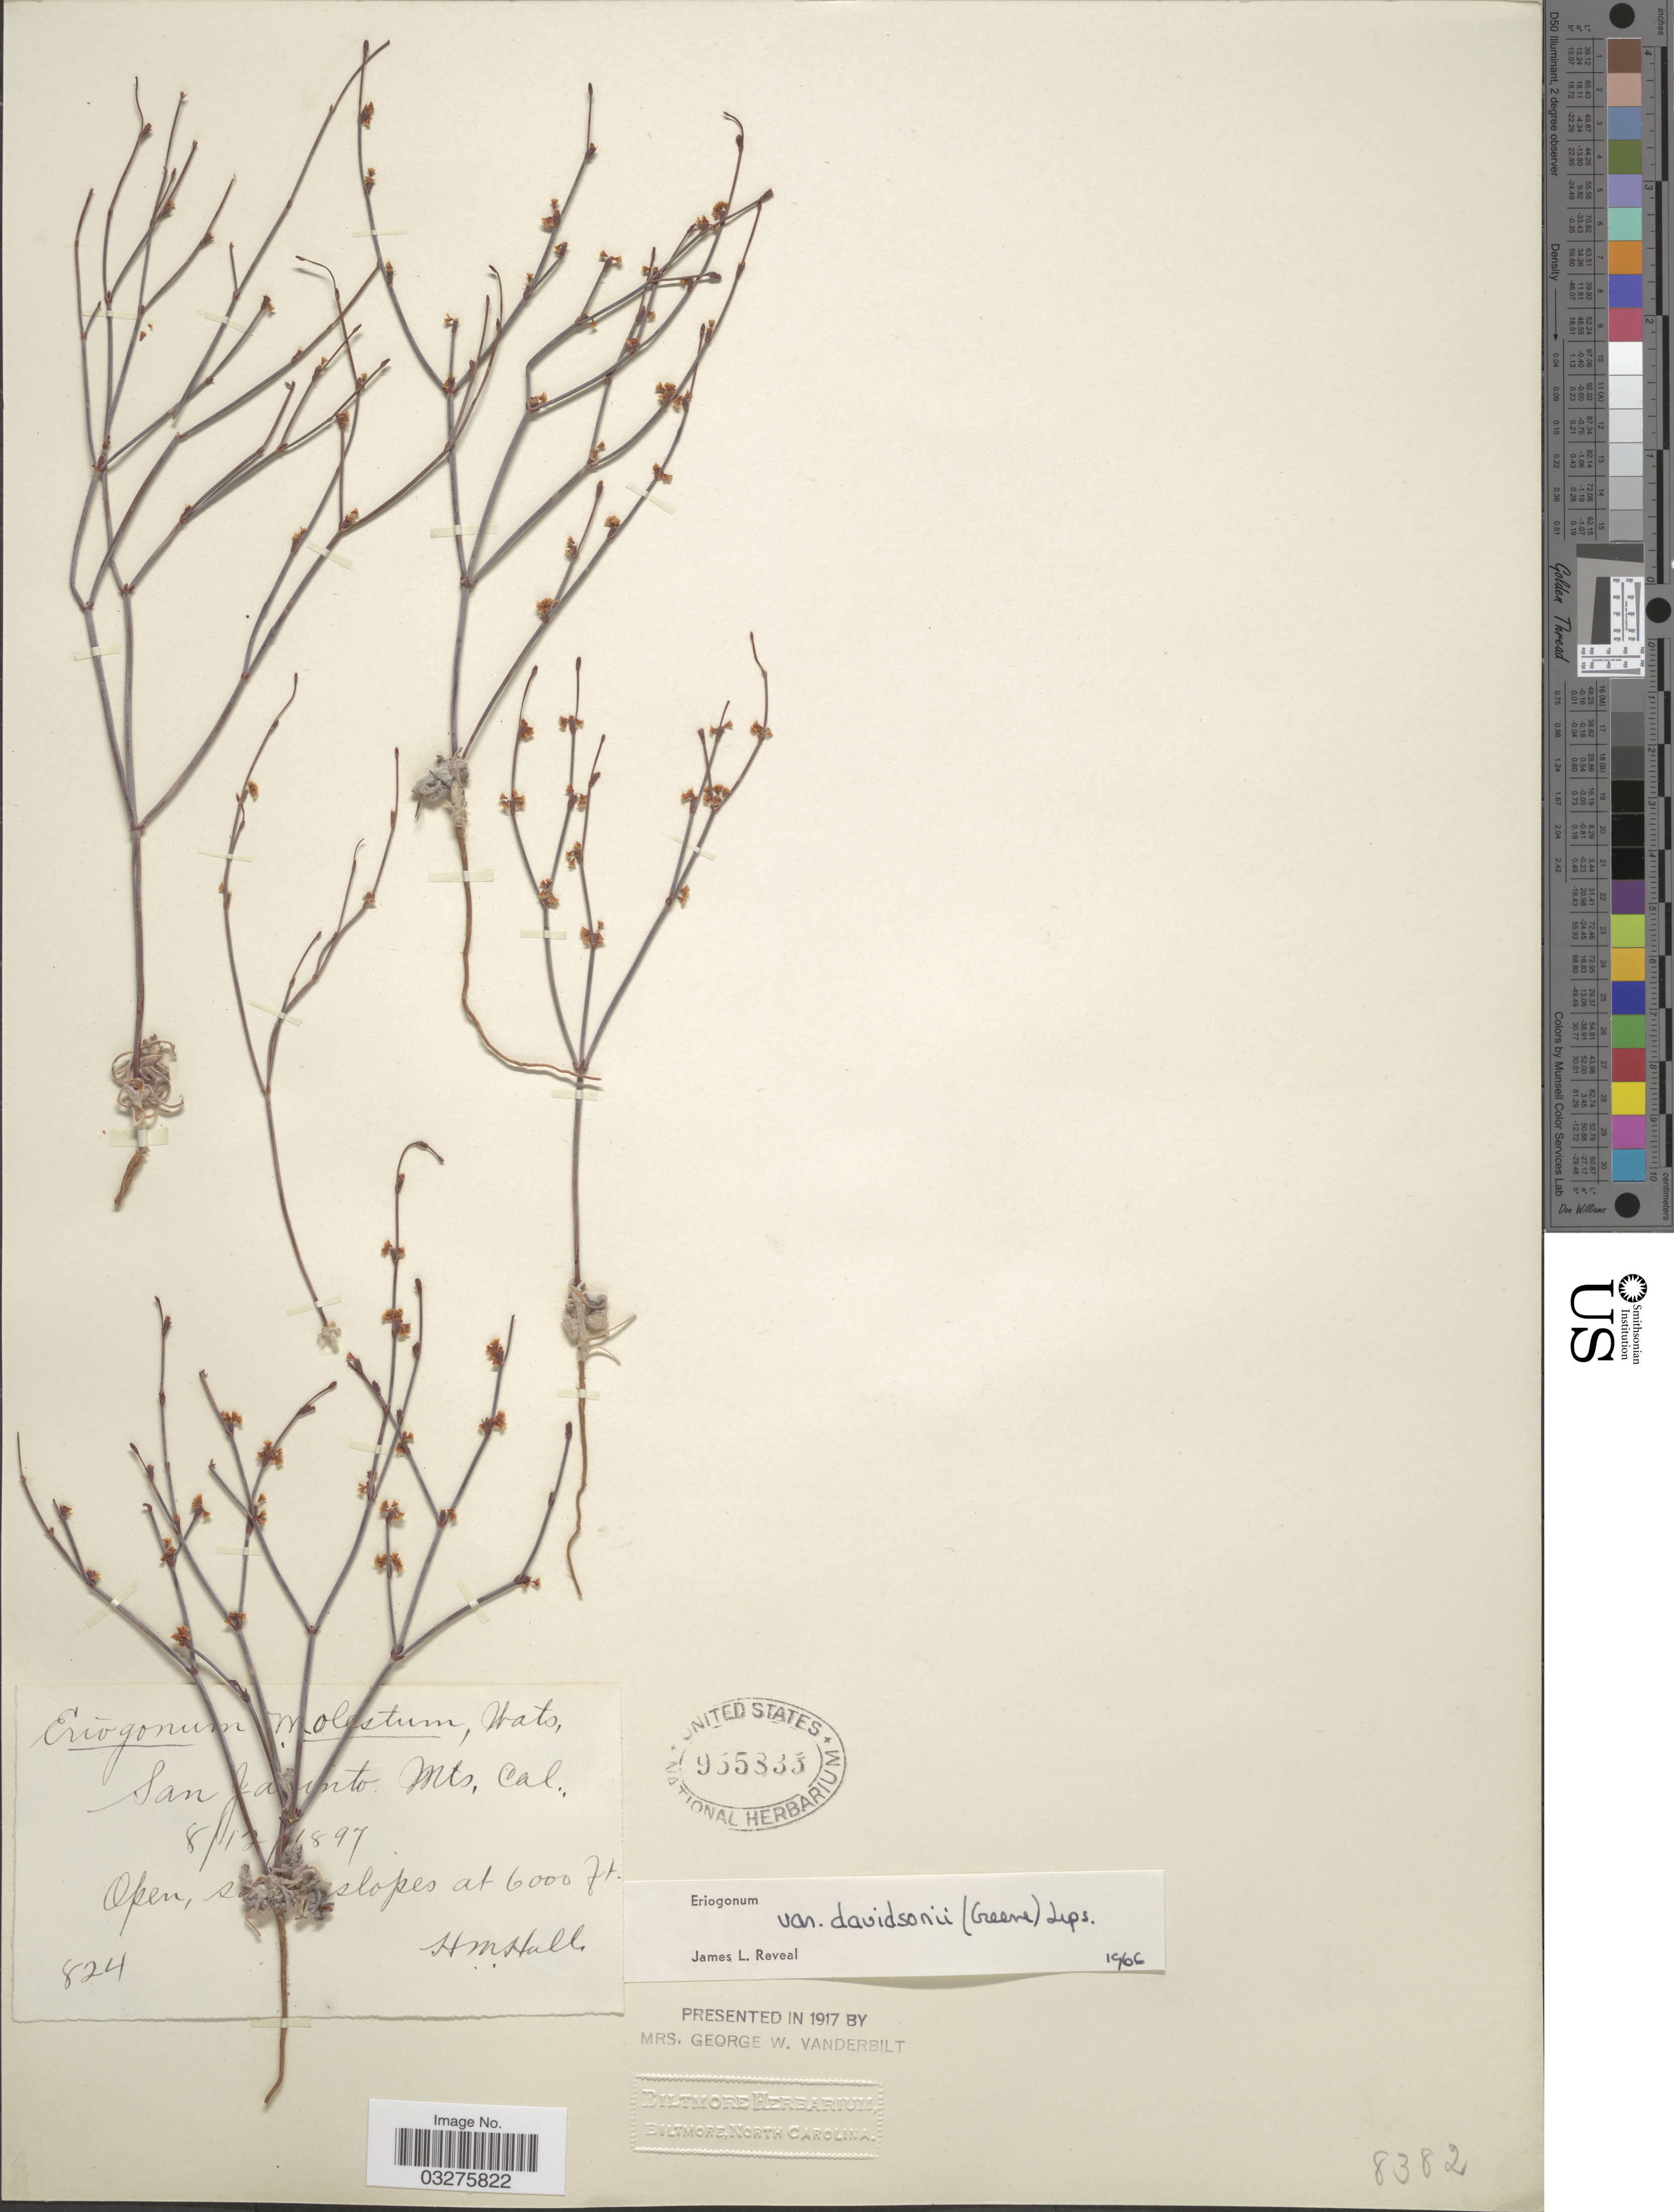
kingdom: Plantae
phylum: Tracheophyta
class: Magnoliopsida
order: Caryophyllales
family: Polygonaceae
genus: Eriogonum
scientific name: Eriogonum davidsonii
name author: Greene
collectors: H. M. Hall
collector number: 824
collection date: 1897-08-12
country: United States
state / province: California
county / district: Riverside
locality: San Jacinto Mts.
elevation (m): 1829